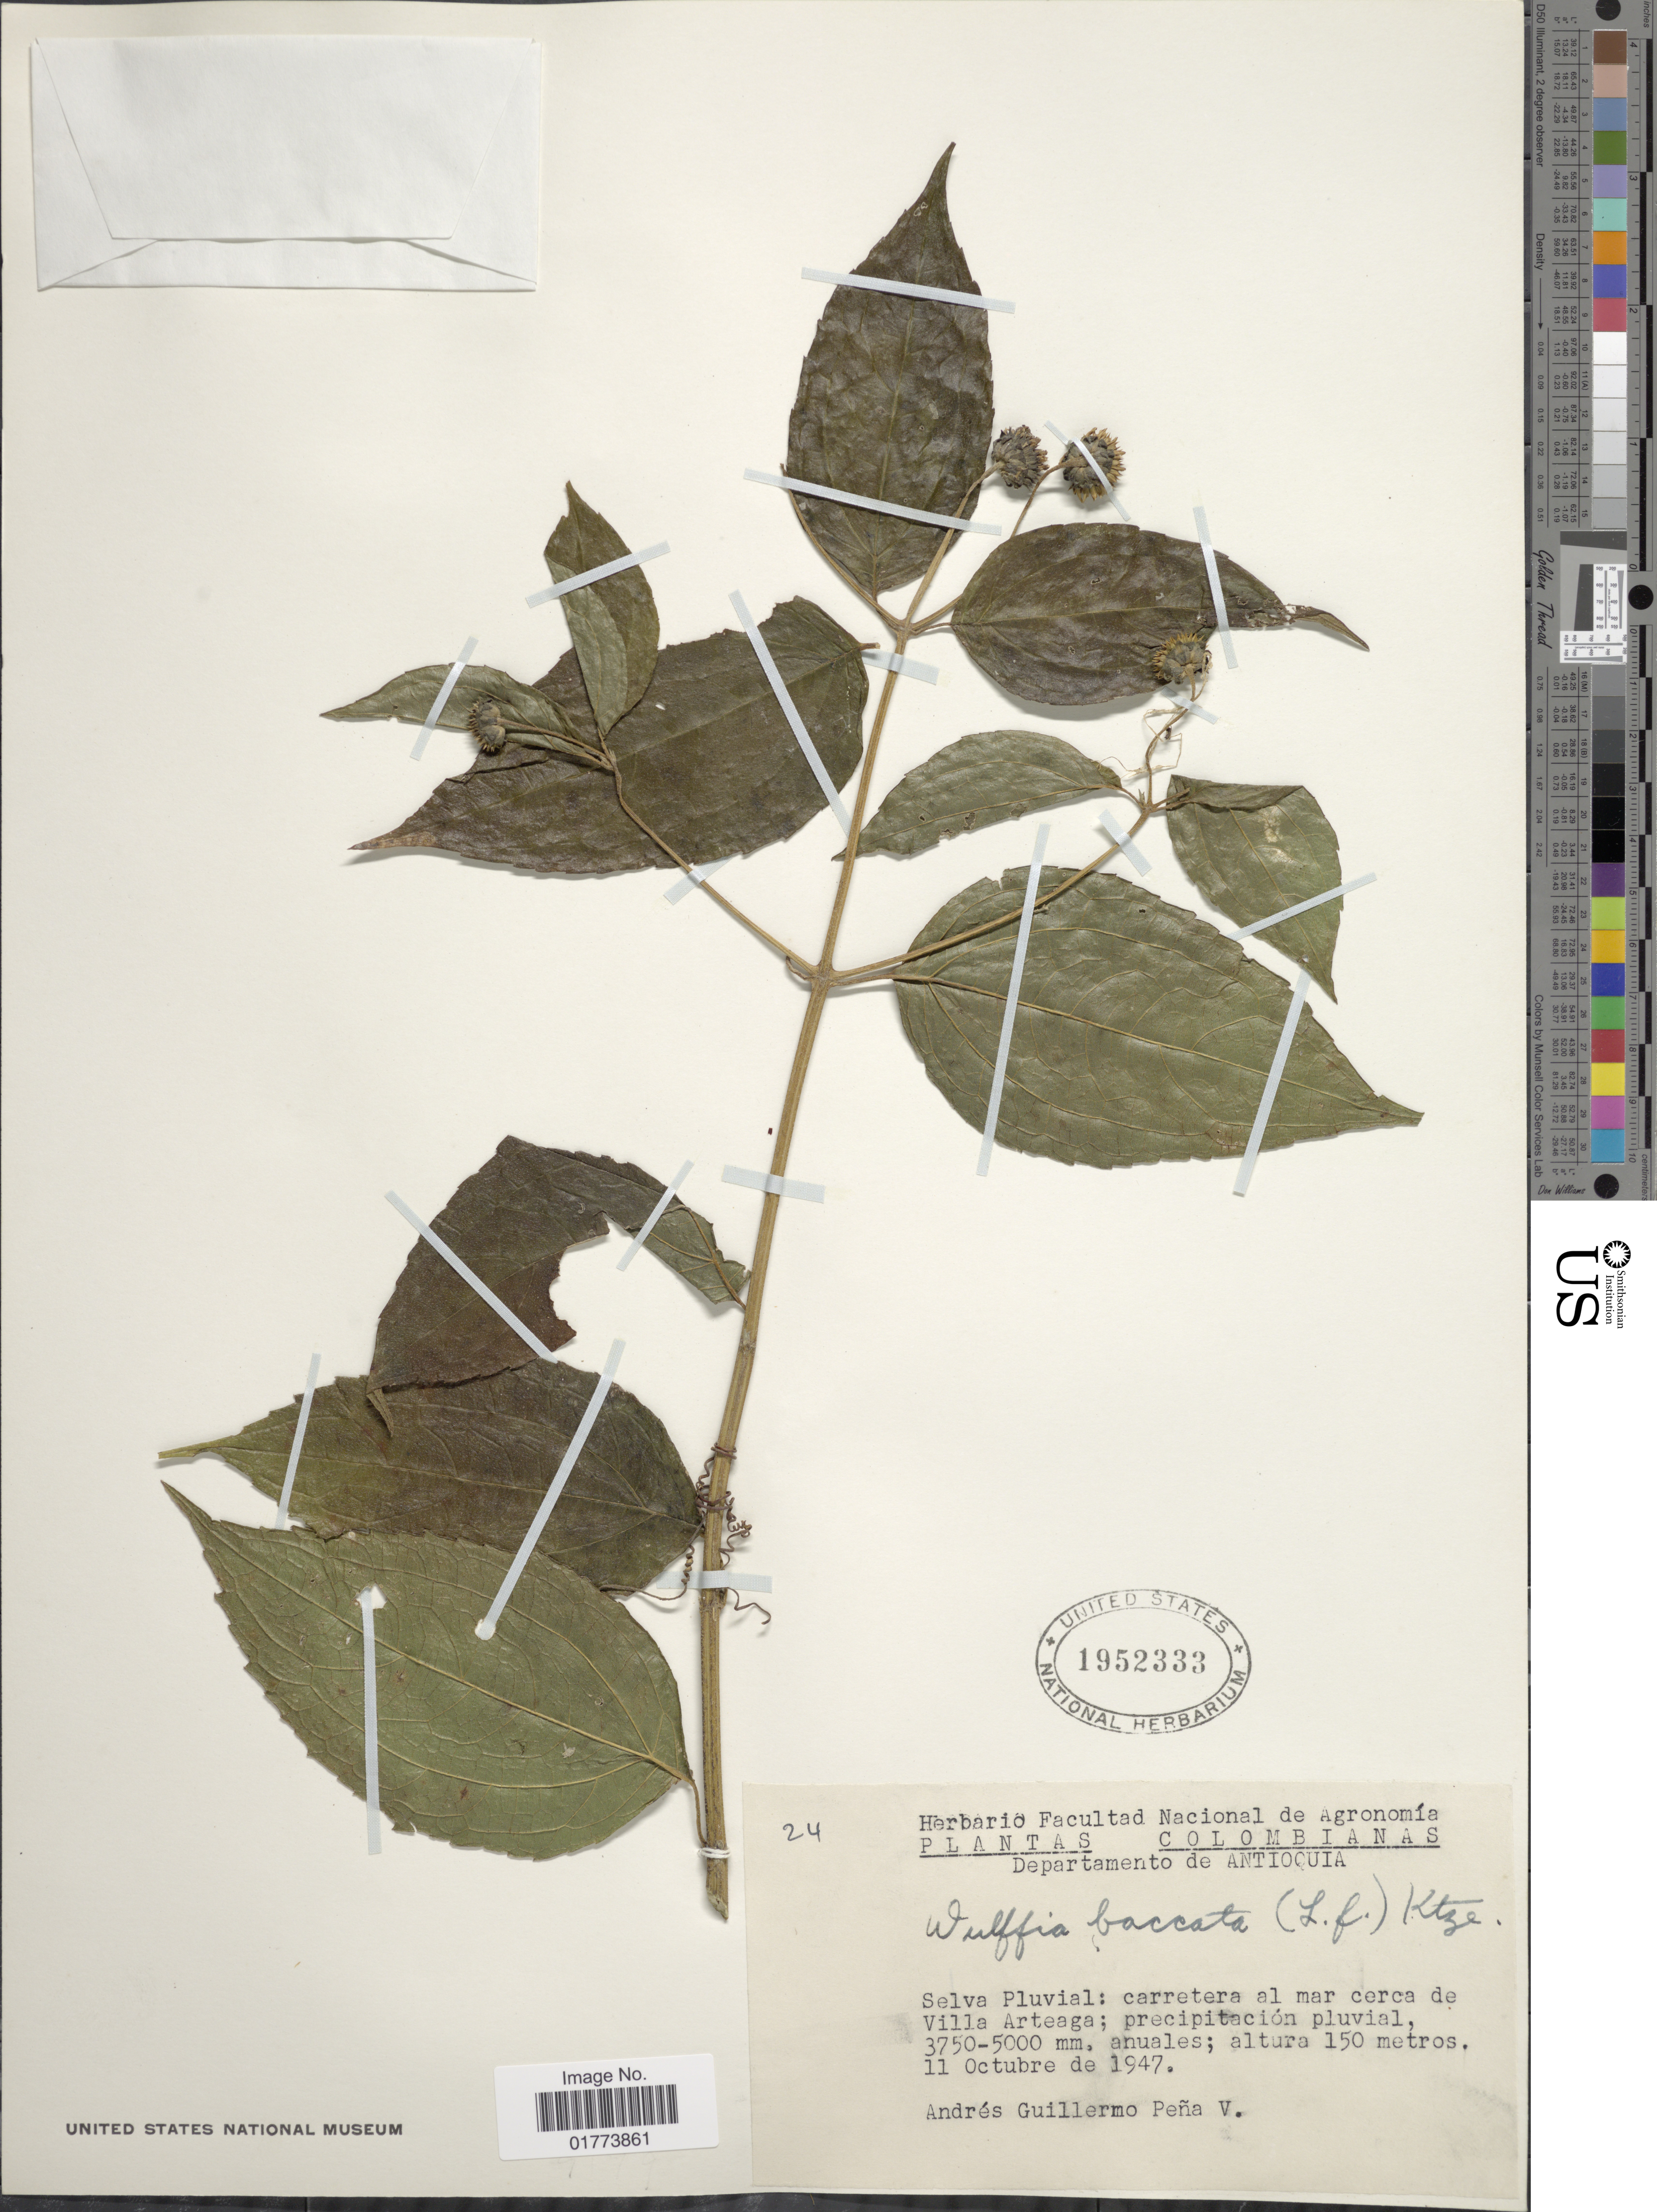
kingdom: Plantae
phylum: Tracheophyta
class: Magnoliopsida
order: Asterales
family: Asteraceae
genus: Wulffia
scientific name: Wulffia baccata var. baccata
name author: (L.) Kuntze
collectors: A. G. Pena V.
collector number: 24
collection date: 1947-10-11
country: Colombia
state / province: Antioquia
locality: Selva Pluvial; carretera al mar cerca de Villa Arteaga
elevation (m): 150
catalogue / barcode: US 1952333